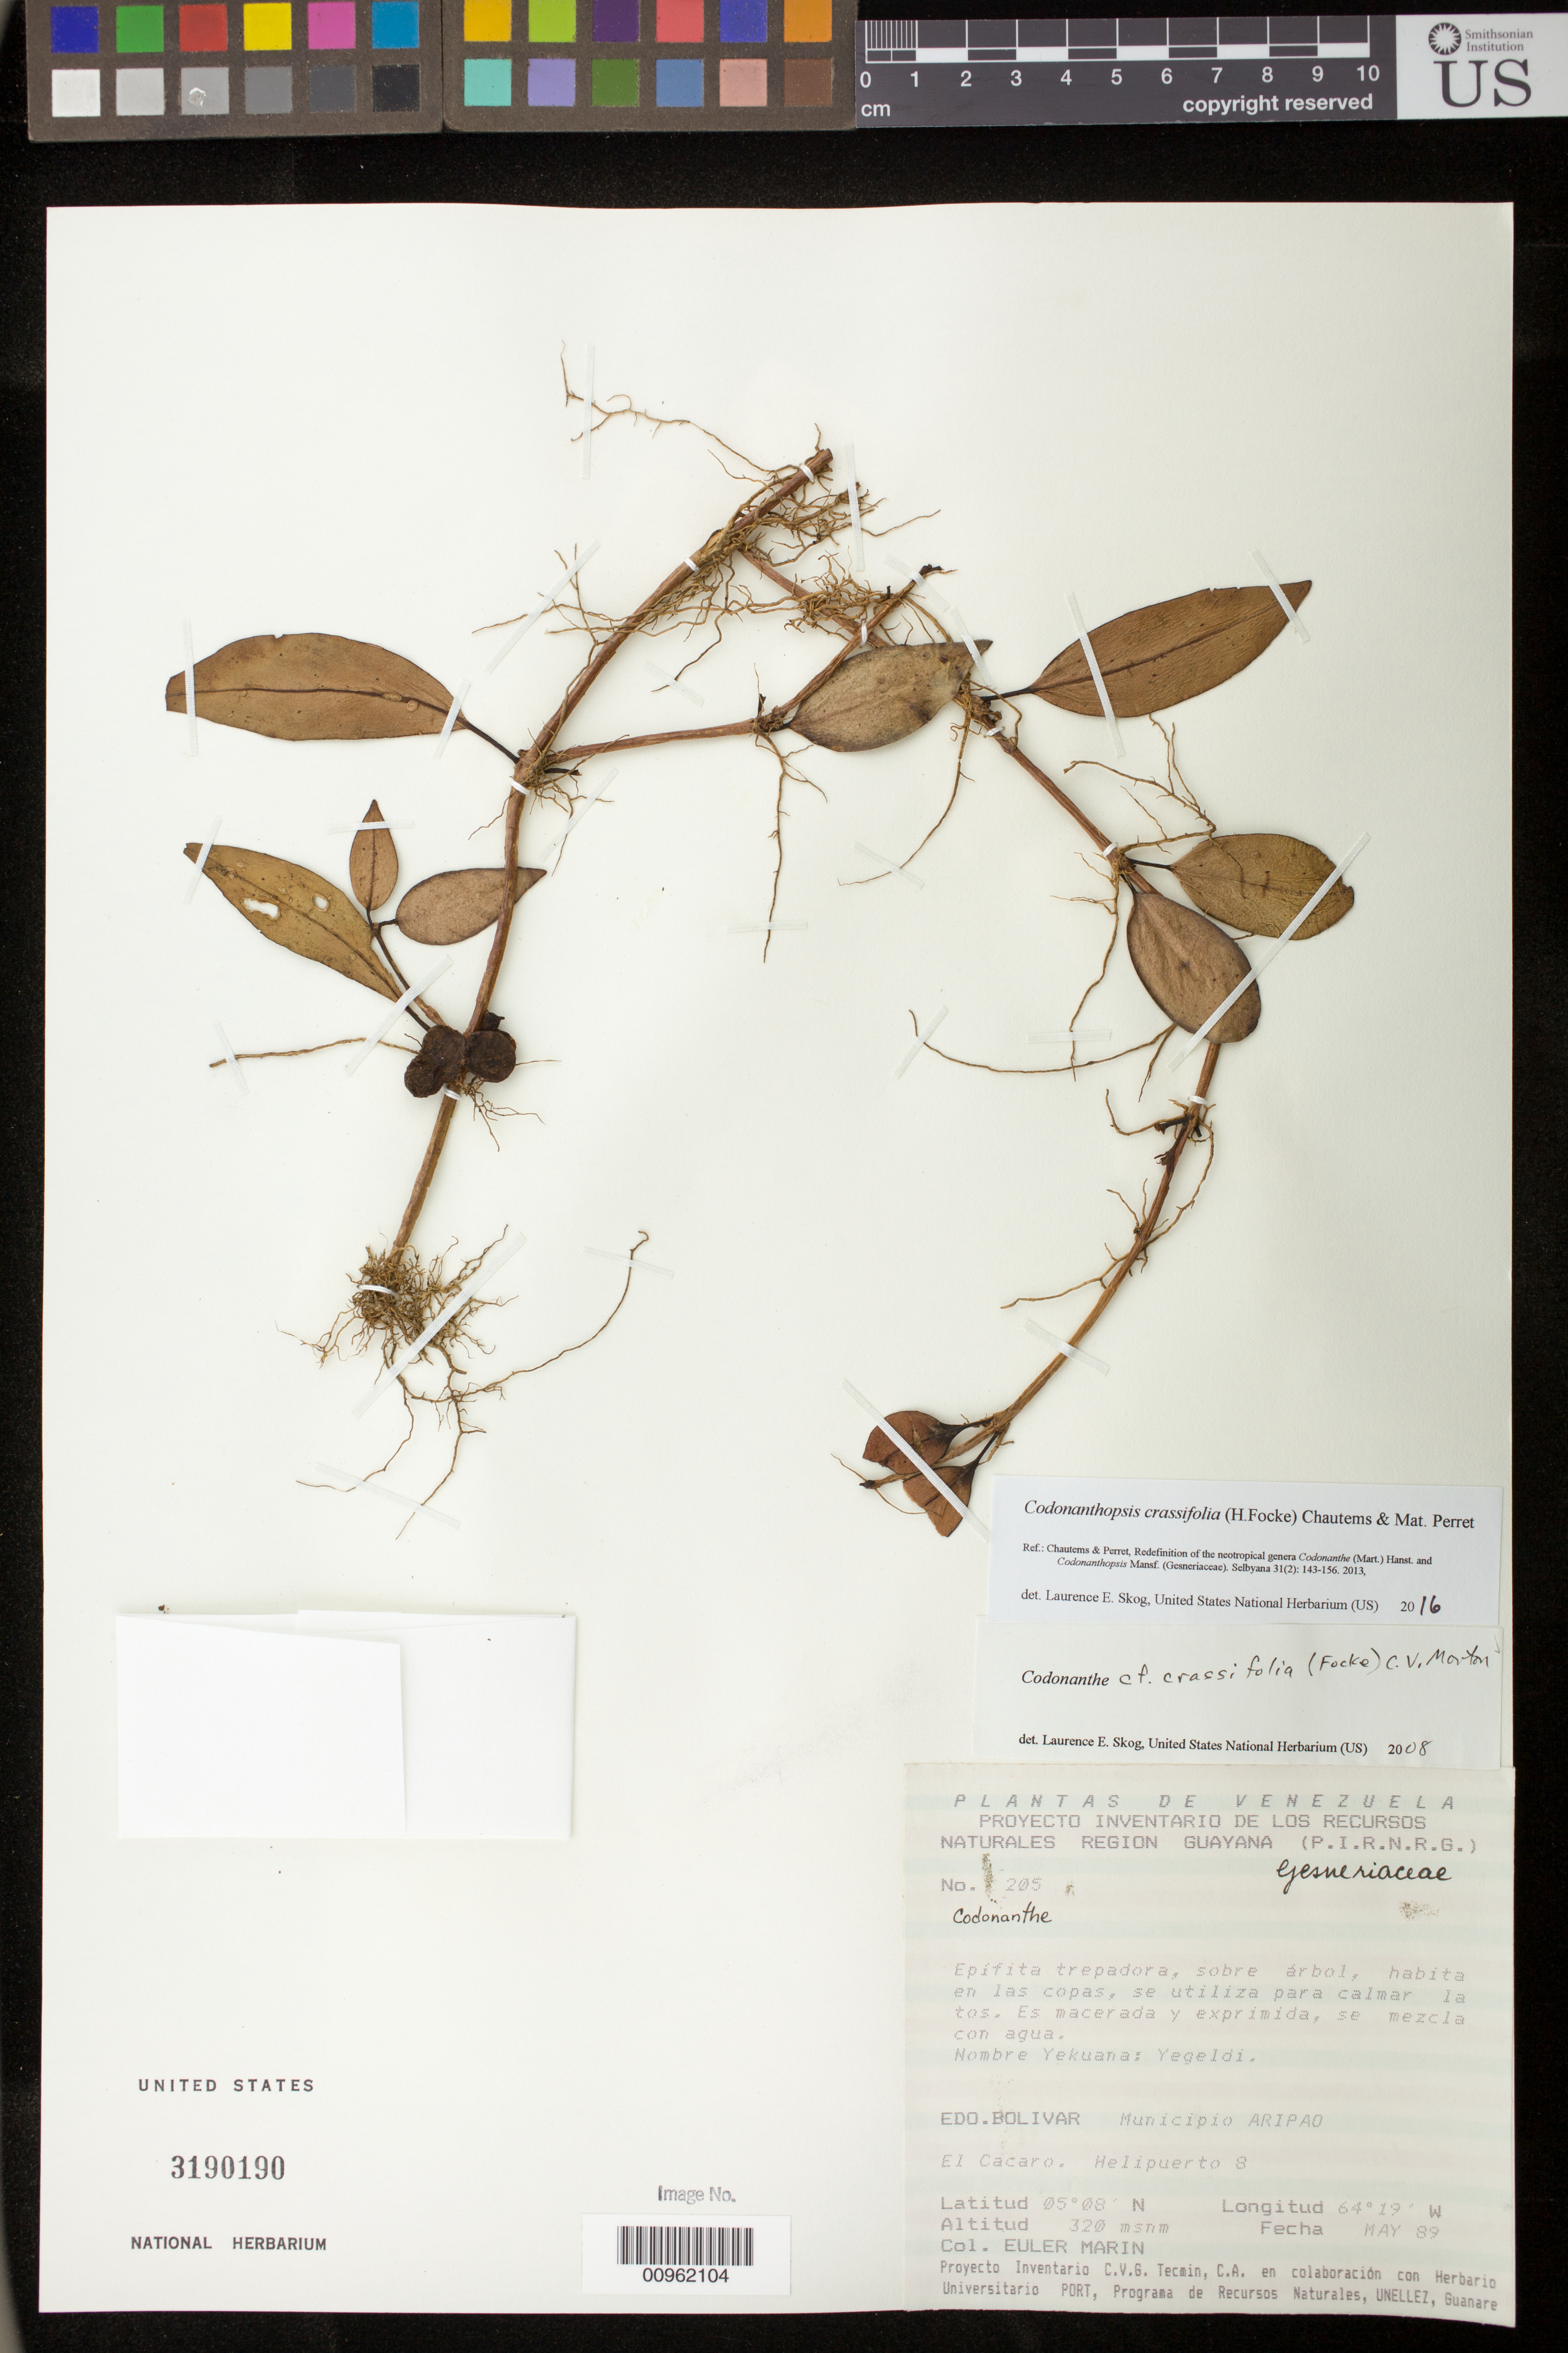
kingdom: Plantae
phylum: Tracheophyta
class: Magnoliopsida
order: Lamiales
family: Gesneriaceae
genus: Codonanthopsis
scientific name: Codonanthopsis crassifolia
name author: (H. Focke) Chautems & Mat.Perret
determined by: Skog, Laurence E.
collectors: E. Marin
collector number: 205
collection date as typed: May 1989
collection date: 1989-05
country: Venezuela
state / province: Bolivar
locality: Edo. Bolivar, Municipio Aripao. El Cacaro. Helipuerto 8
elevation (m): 320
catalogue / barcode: US 3190190